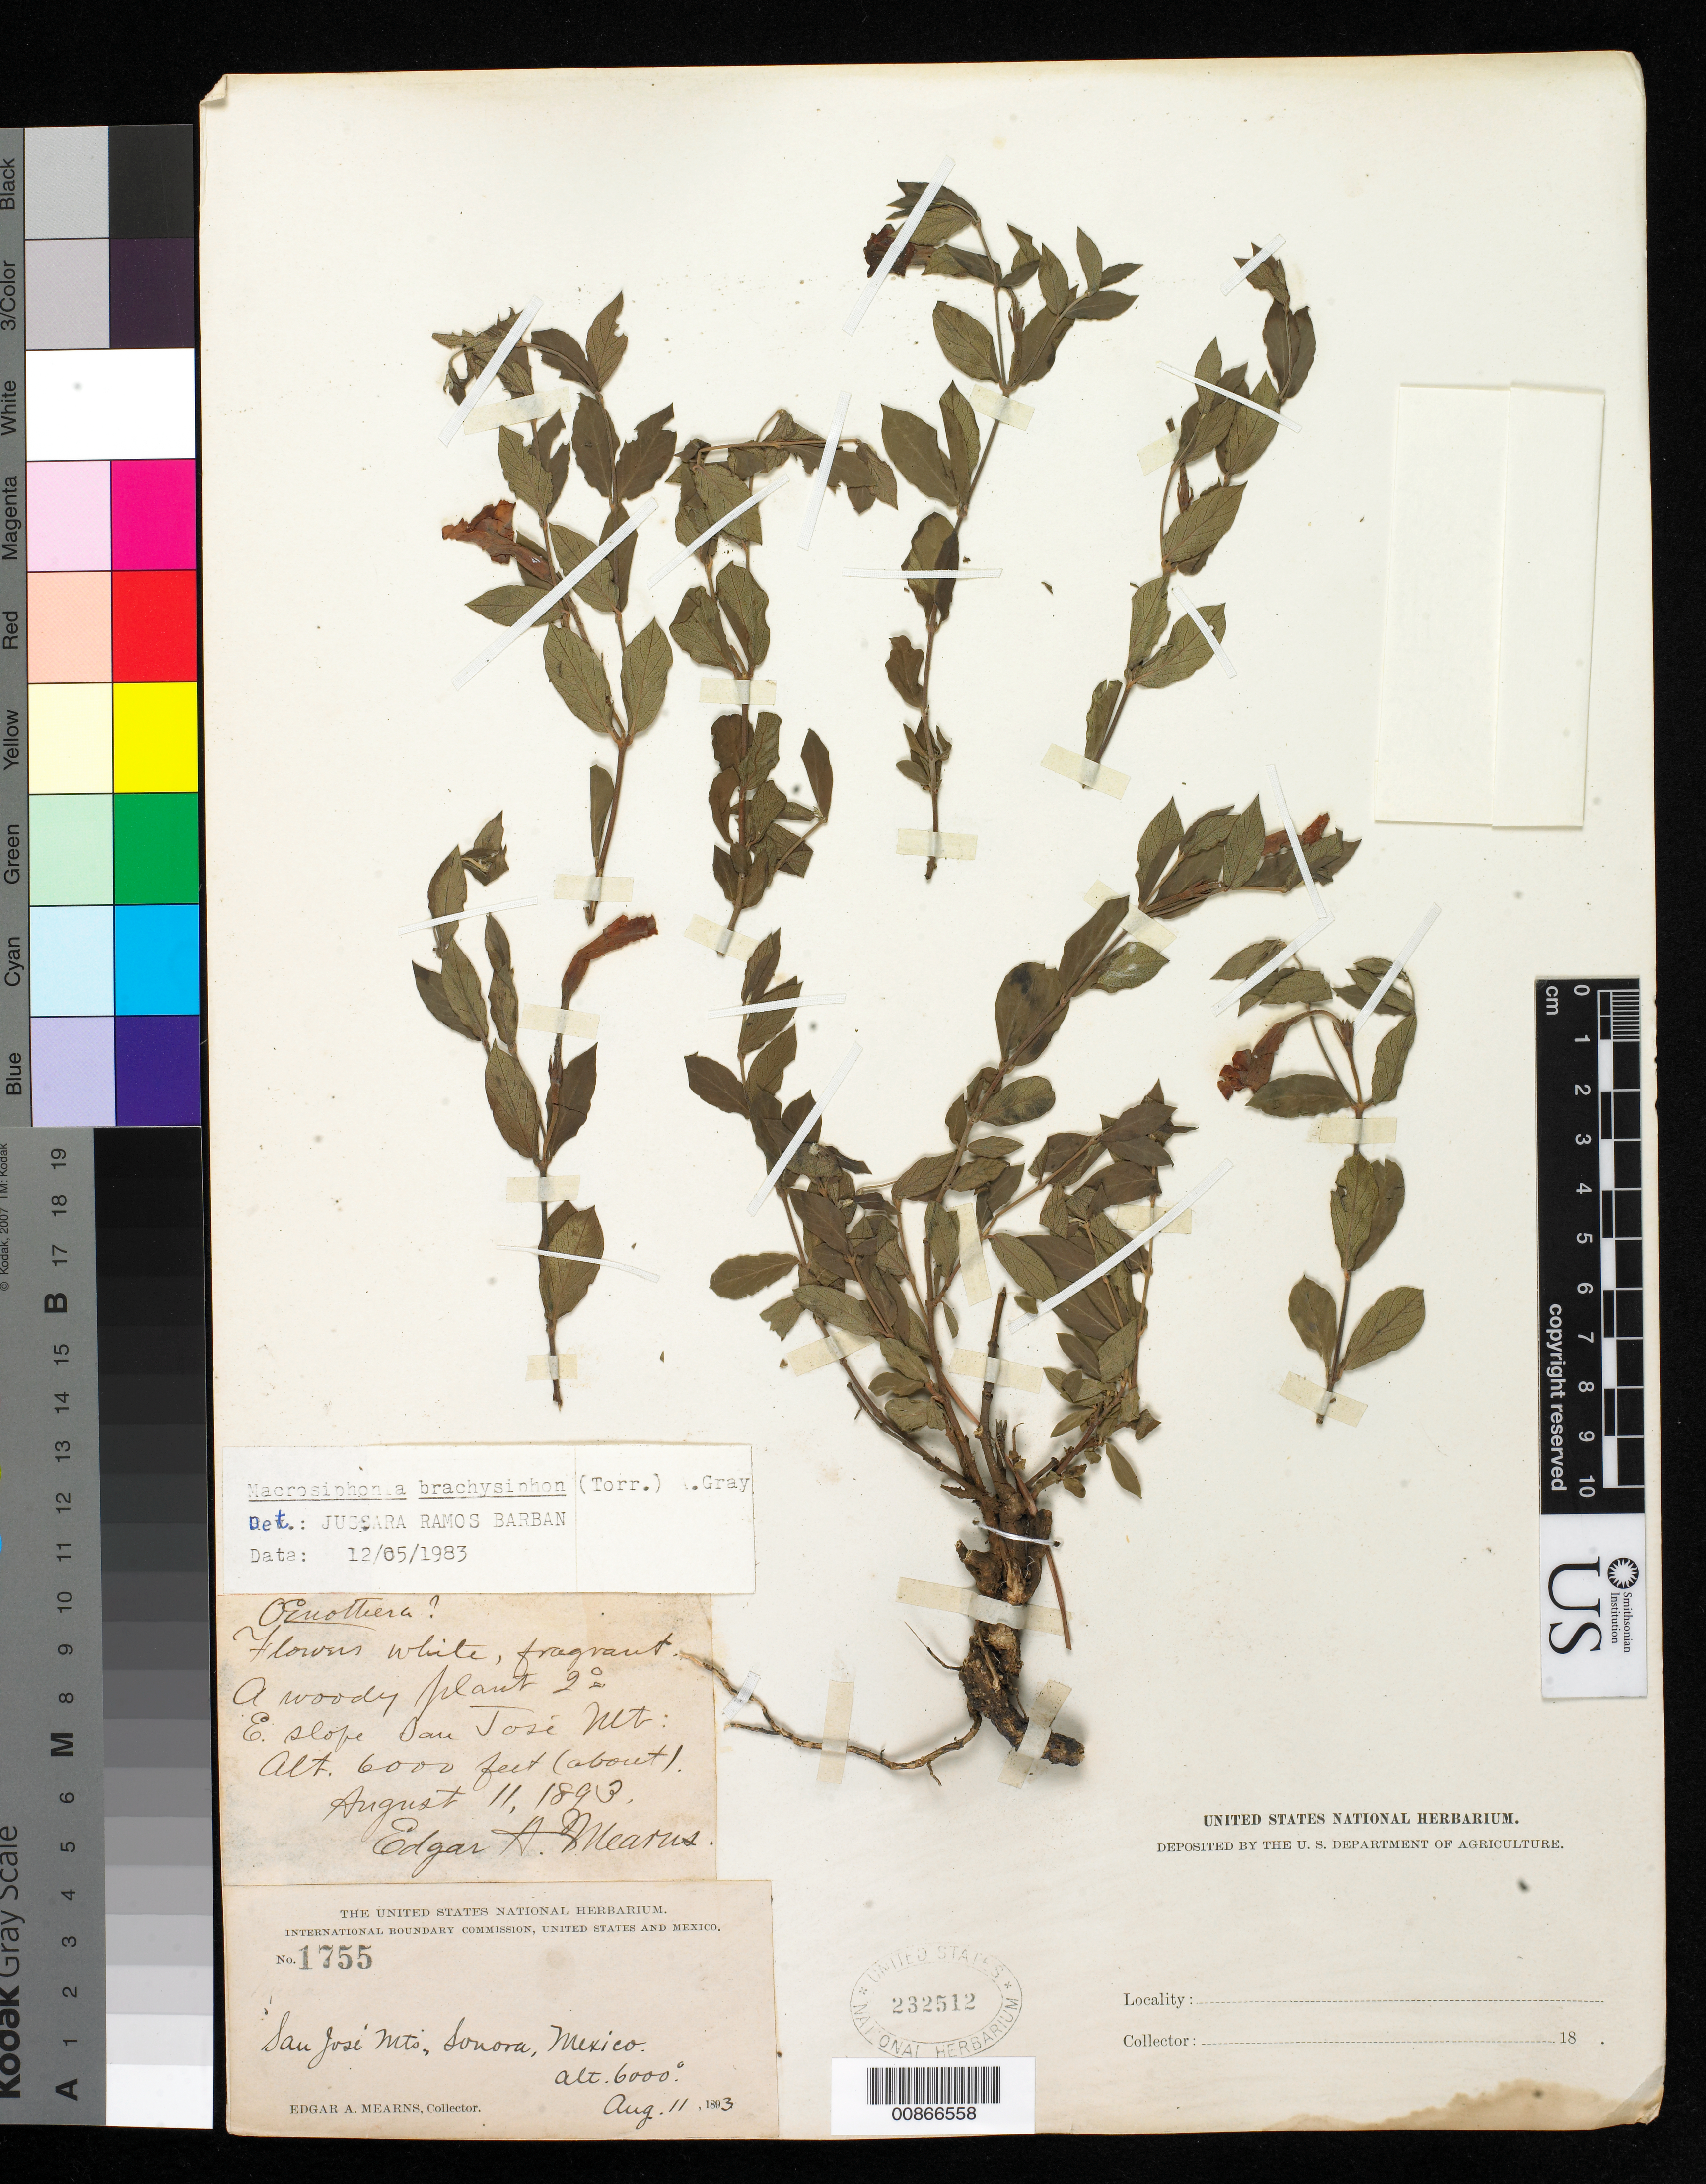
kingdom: Plantae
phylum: Tracheophyta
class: Magnoliopsida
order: Gentianales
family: Apocynaceae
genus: Macrosiphonia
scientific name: Macrosiphonia brachysiphon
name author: (Torr.) A. Gray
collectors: E. A. Mearns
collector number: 1755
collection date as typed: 11 Aug 1893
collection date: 1893-08-11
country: Mexico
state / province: Sonora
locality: San José Mts. (2nd E slope)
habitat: Mountain slope.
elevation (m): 1829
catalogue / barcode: US 232512